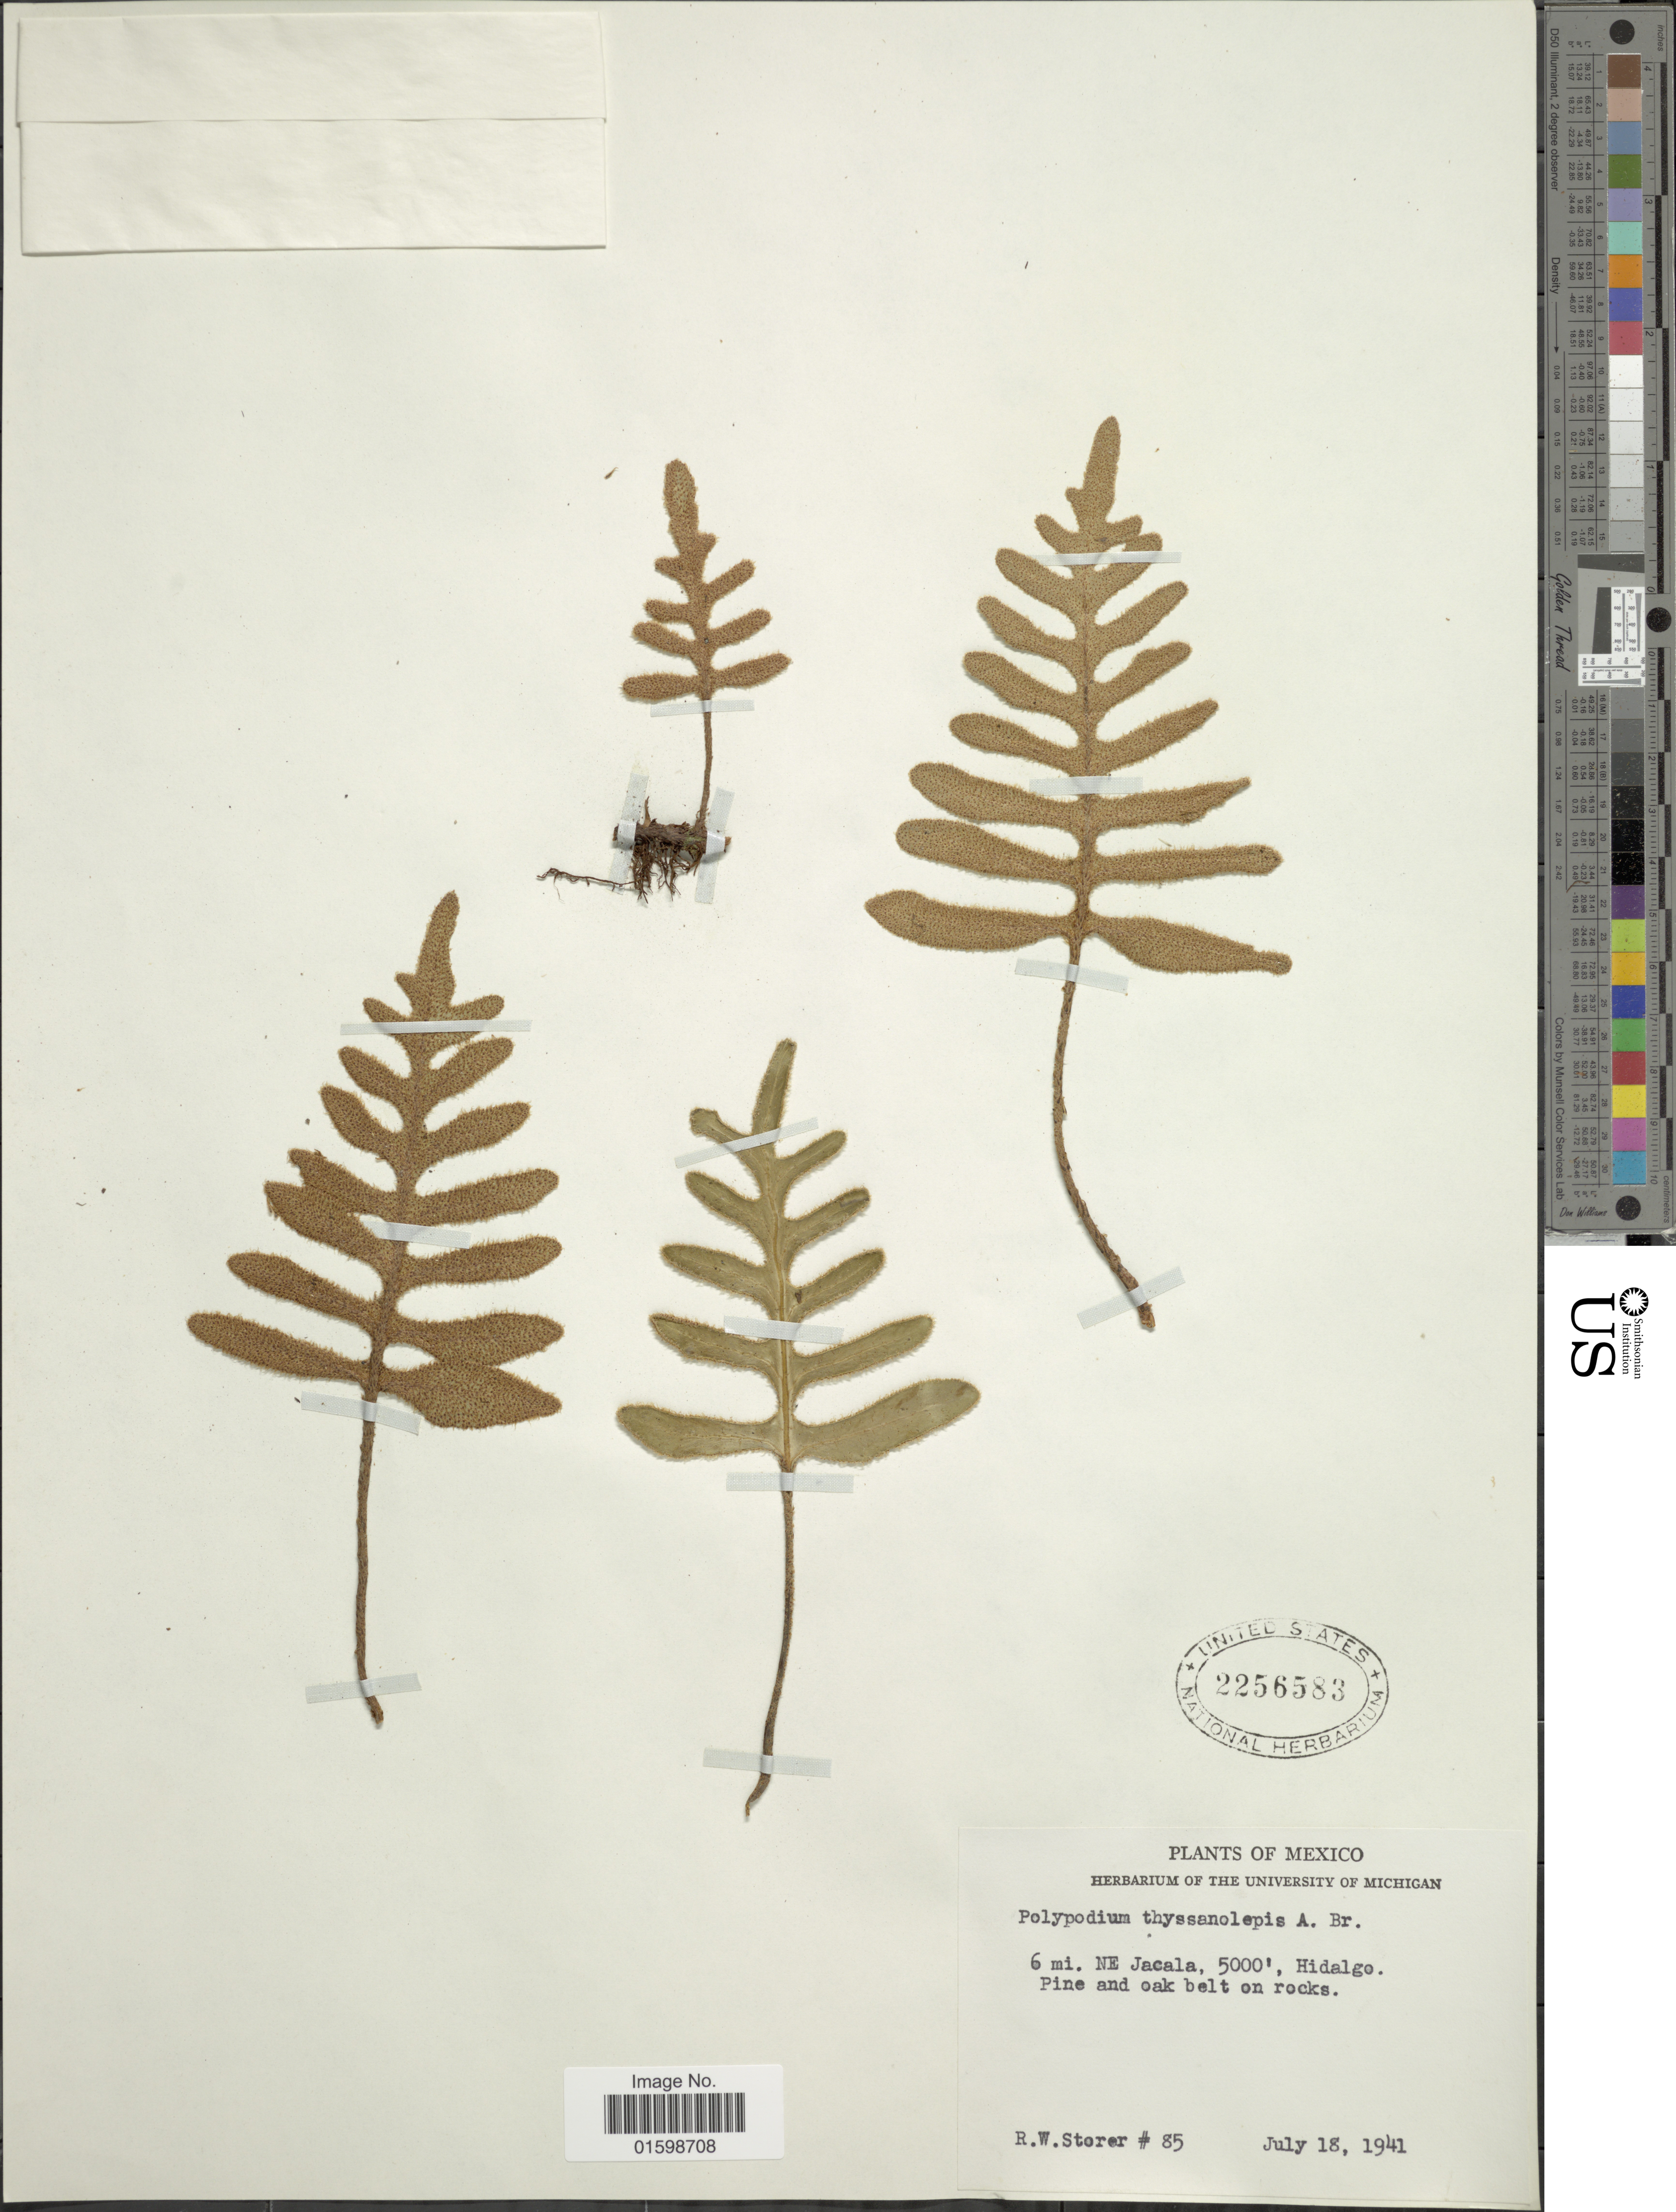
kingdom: Plantae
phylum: Tracheophyta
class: Polypodiopsida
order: Polypodiales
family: Polypodiaceae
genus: Pleopeltis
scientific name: Pleopeltis thyssanolepis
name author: (A. Braun ex Klotzsch) E.G. Andrews & Windham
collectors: R. Storer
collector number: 85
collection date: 1941-07-18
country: Mexico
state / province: Hidalgo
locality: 6 mi. NE Jacala, pine and oak belt on rocks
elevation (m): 1524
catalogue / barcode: US 2256583